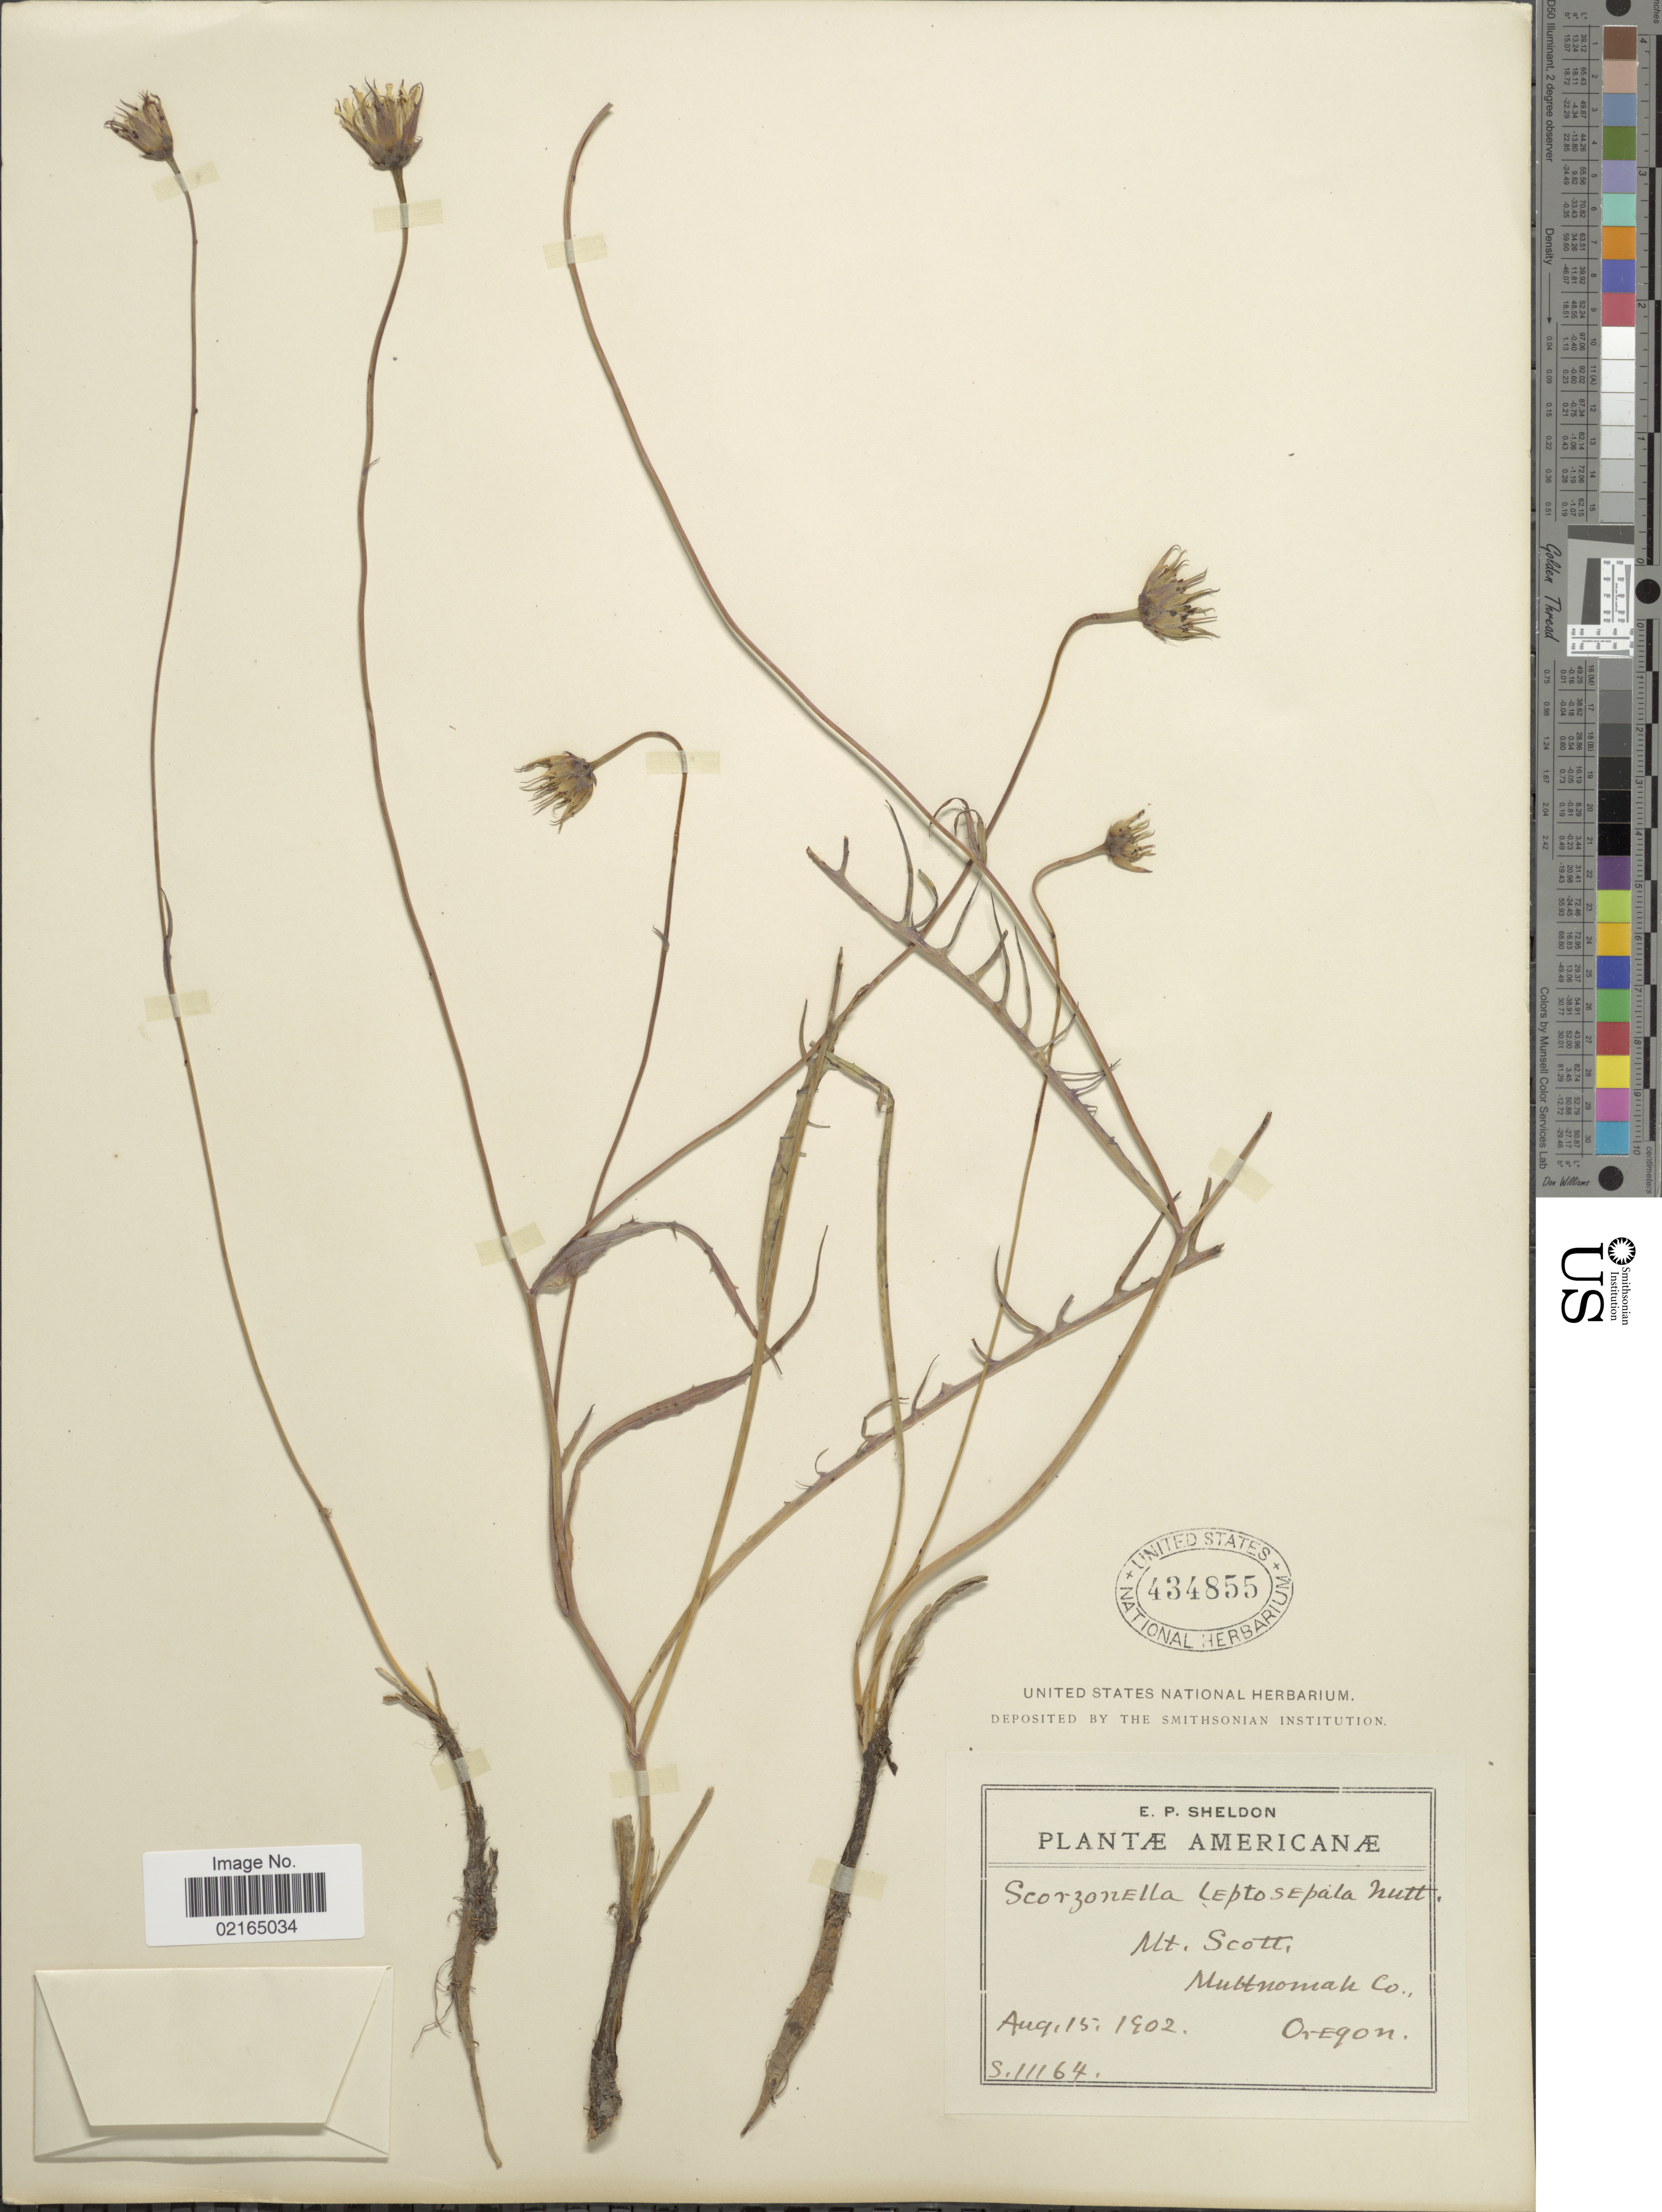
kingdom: Plantae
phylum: Tracheophyta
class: Magnoliopsida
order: Asterales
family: Asteraceae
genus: Microseris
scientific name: Microseris laciniata subsp. leptosepala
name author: (Nutt.) K.L. Chambers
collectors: E. P. Sheldon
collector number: S.11164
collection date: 1902-08-15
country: United States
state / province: Oregon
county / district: Multnomah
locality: Mt. Scott, Multnomah Co.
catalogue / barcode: US 434855